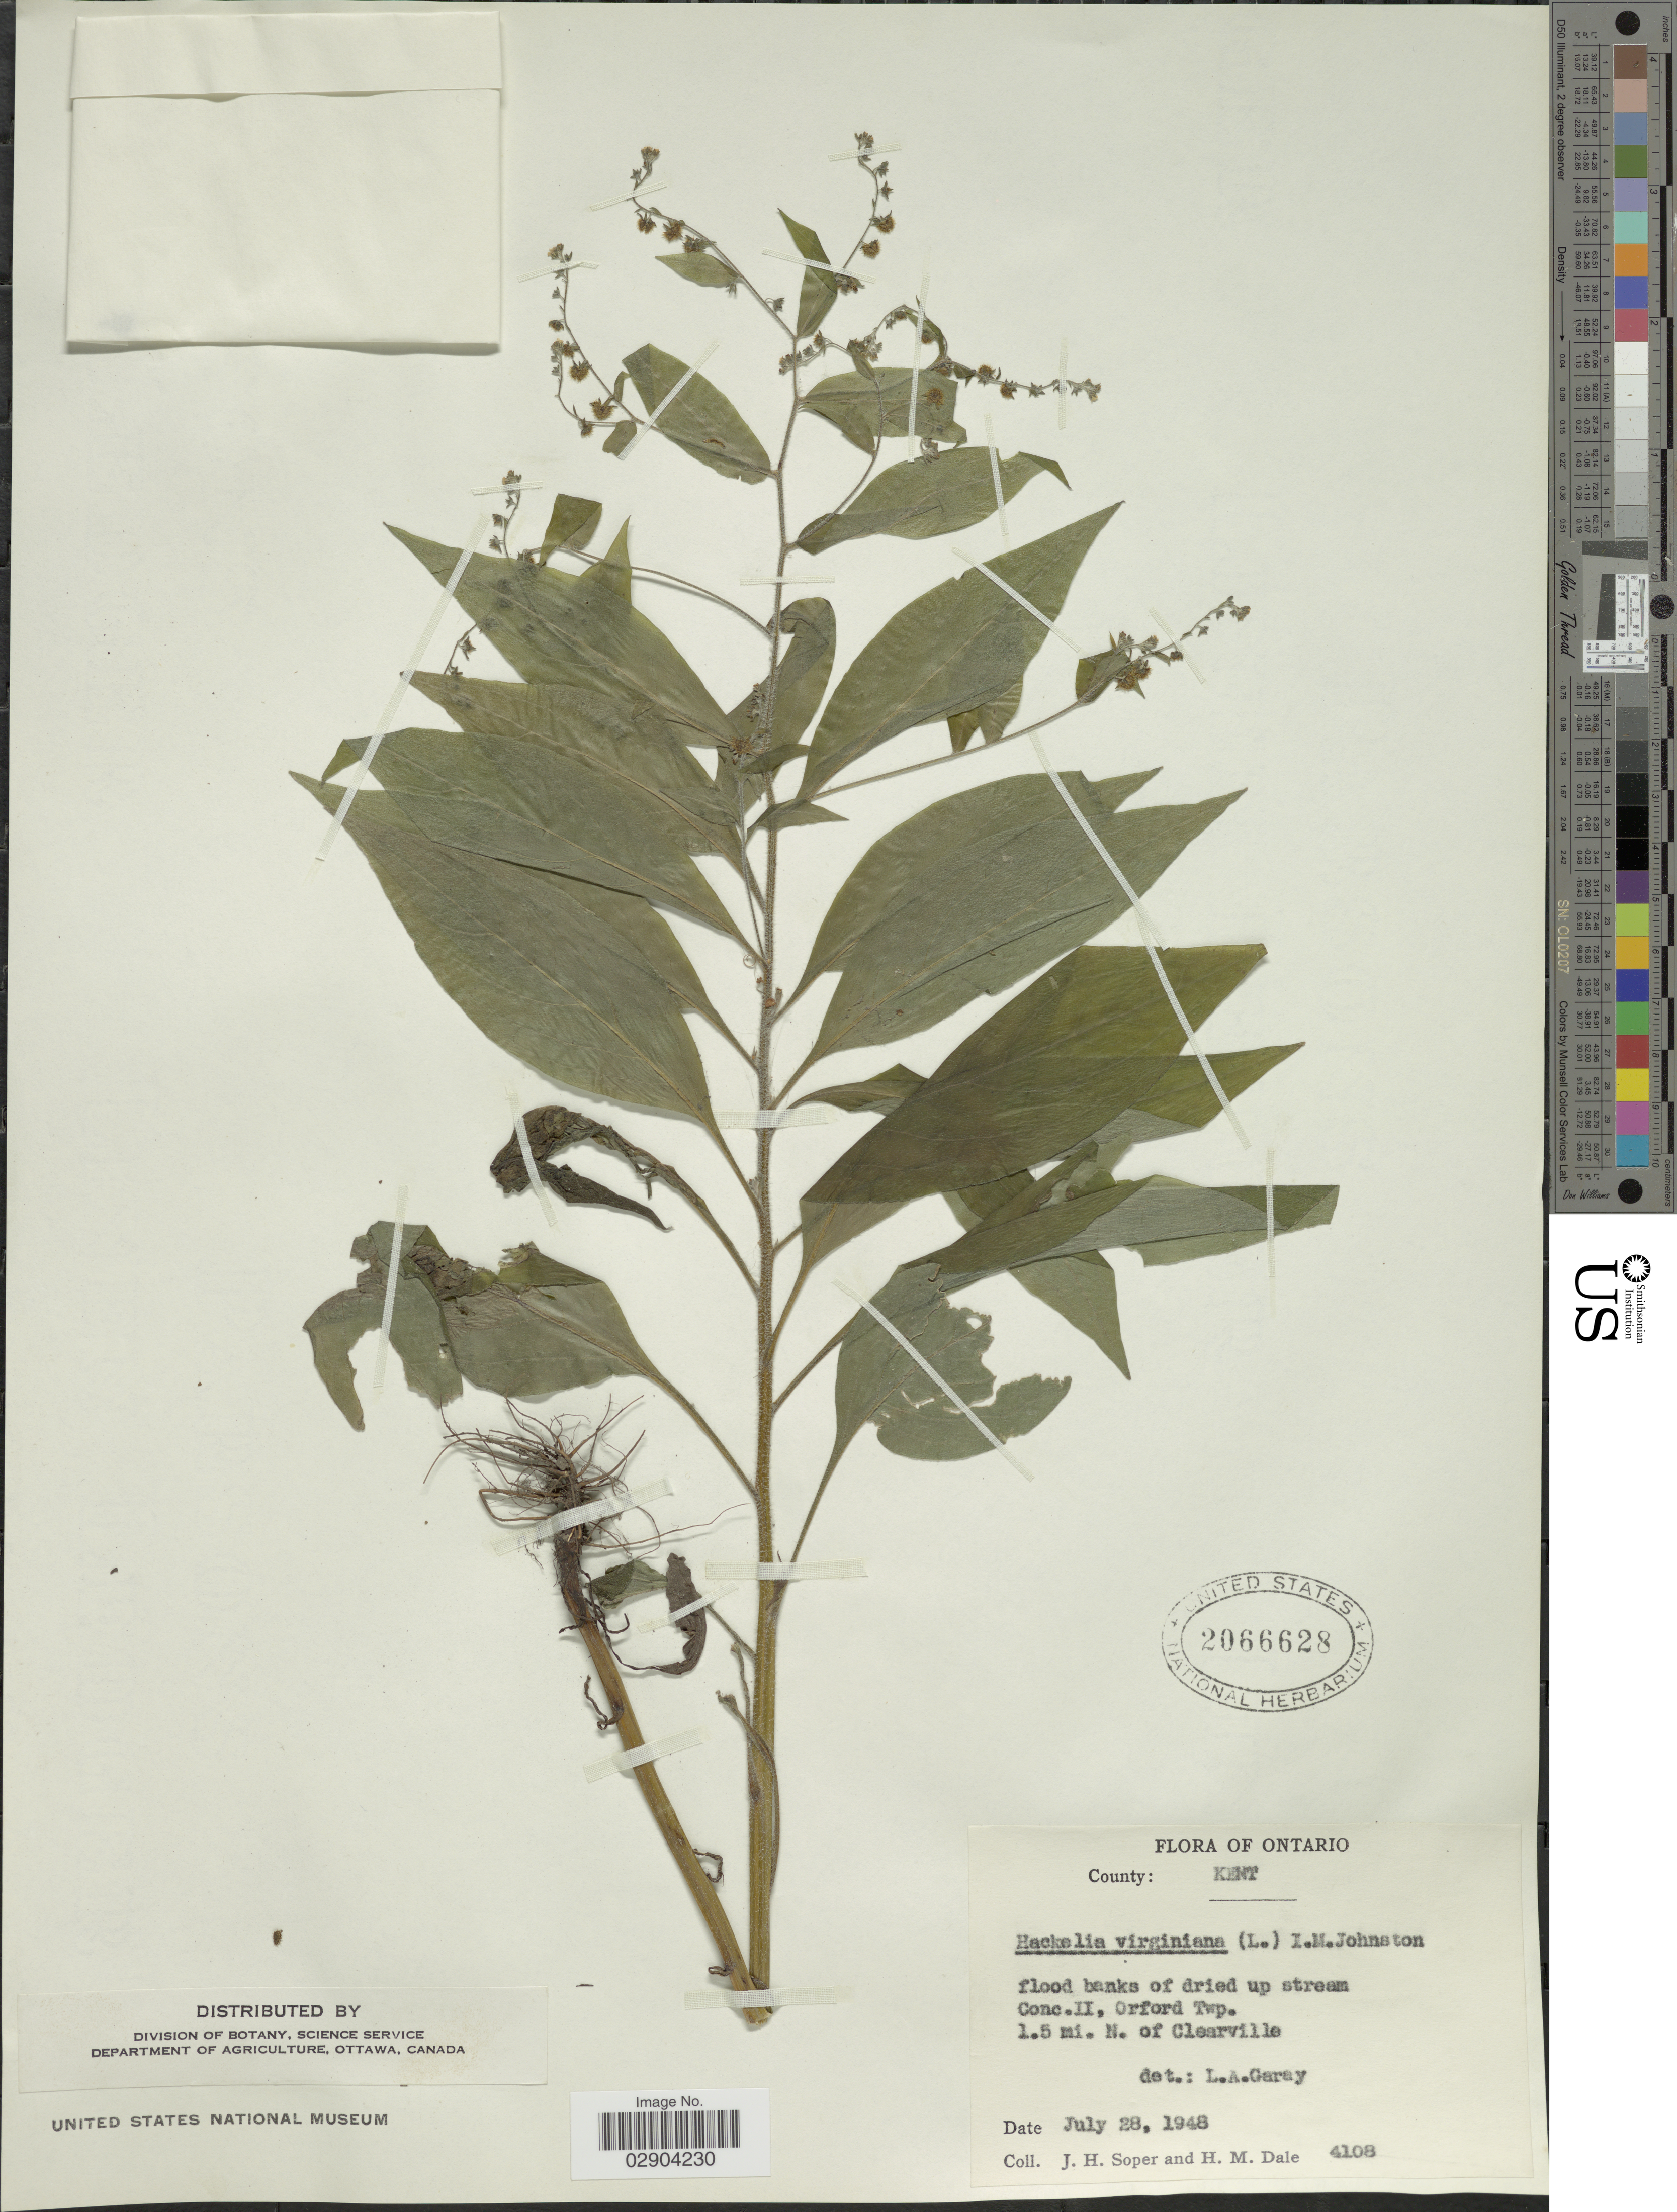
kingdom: Plantae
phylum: Tracheophyta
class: Magnoliopsida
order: Boraginales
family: Boraginaceae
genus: Hackelia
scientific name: Hackelia virginiana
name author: (L.) I.M. Johnst.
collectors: J. H. Soper & H. M. Dale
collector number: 4108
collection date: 1948-07-28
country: Canada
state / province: Ontario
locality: County: Kent. Flood banks of dried up stream Conc. II, Orford Twp. 1.5 mi. N. of Clearville.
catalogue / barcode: US 2066628